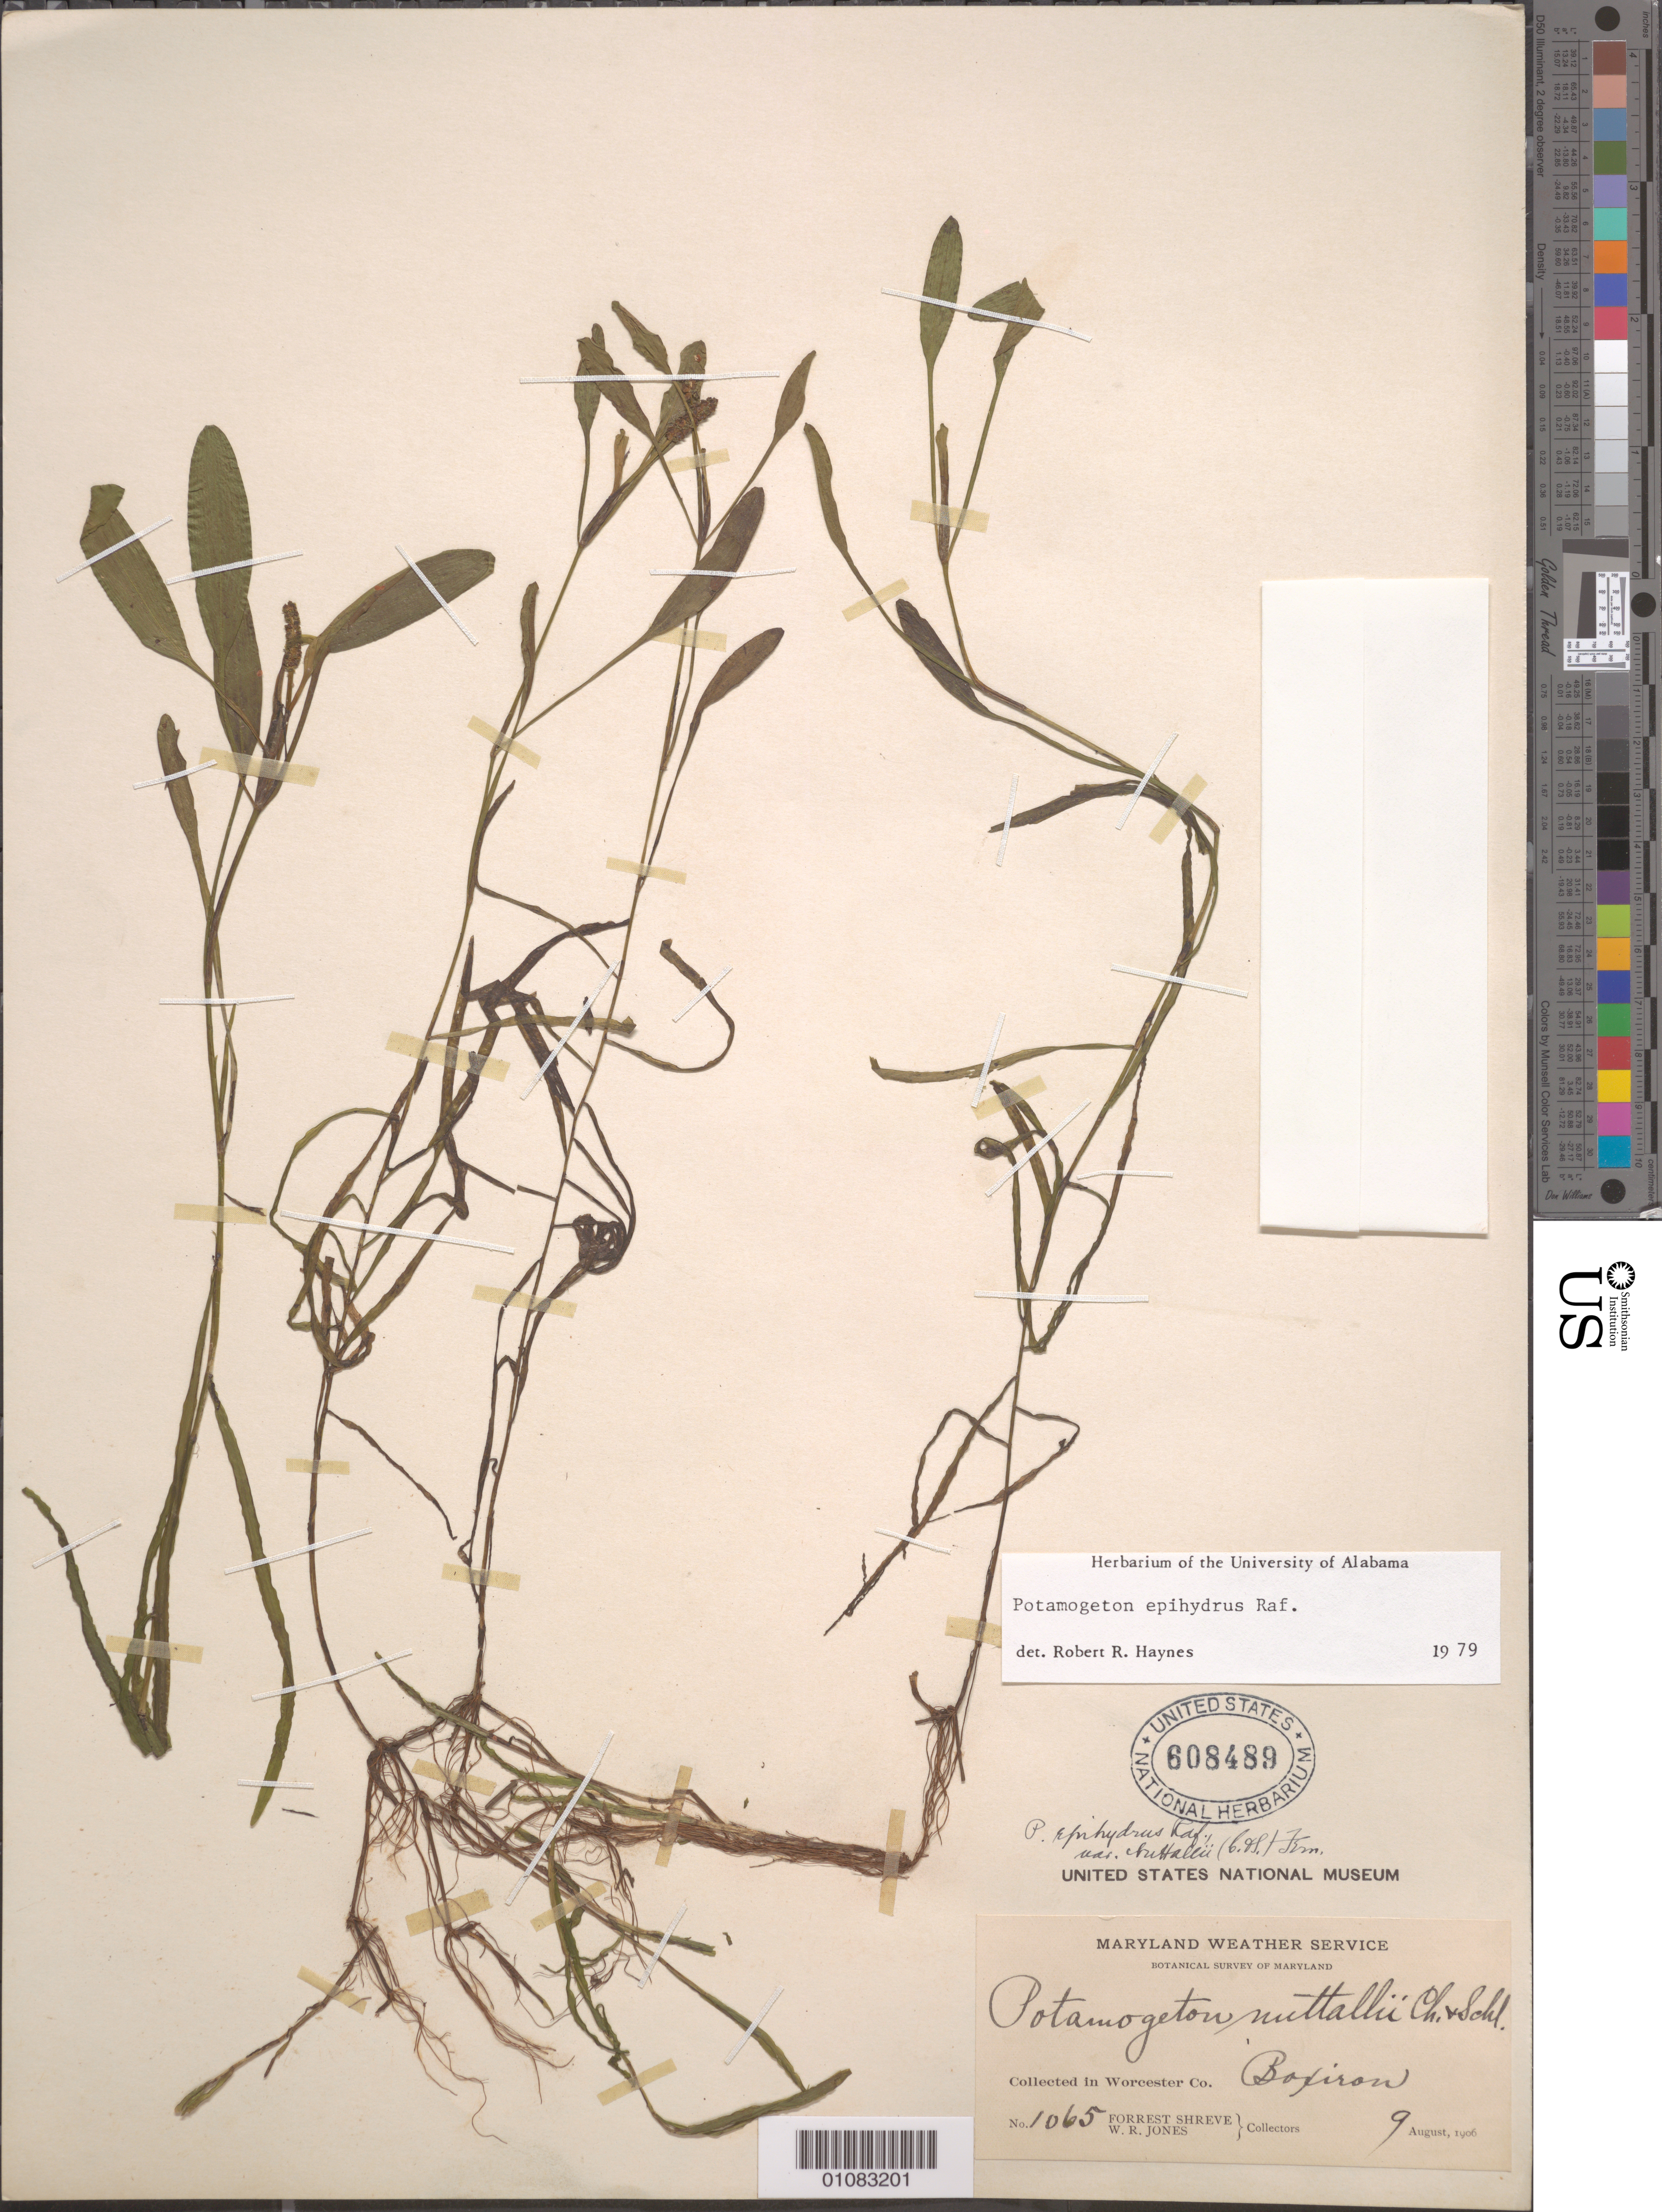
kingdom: Plantae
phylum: Tracheophyta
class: Liliopsida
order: Alismatales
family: Potamogetonaceae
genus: Potamogeton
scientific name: Potamogeton epihydrus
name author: Raf.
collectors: F. Shreve & W. R. Jones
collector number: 1065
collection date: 1906-08-09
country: United States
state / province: Maryland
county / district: Worcester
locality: Boxiron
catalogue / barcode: US 608489